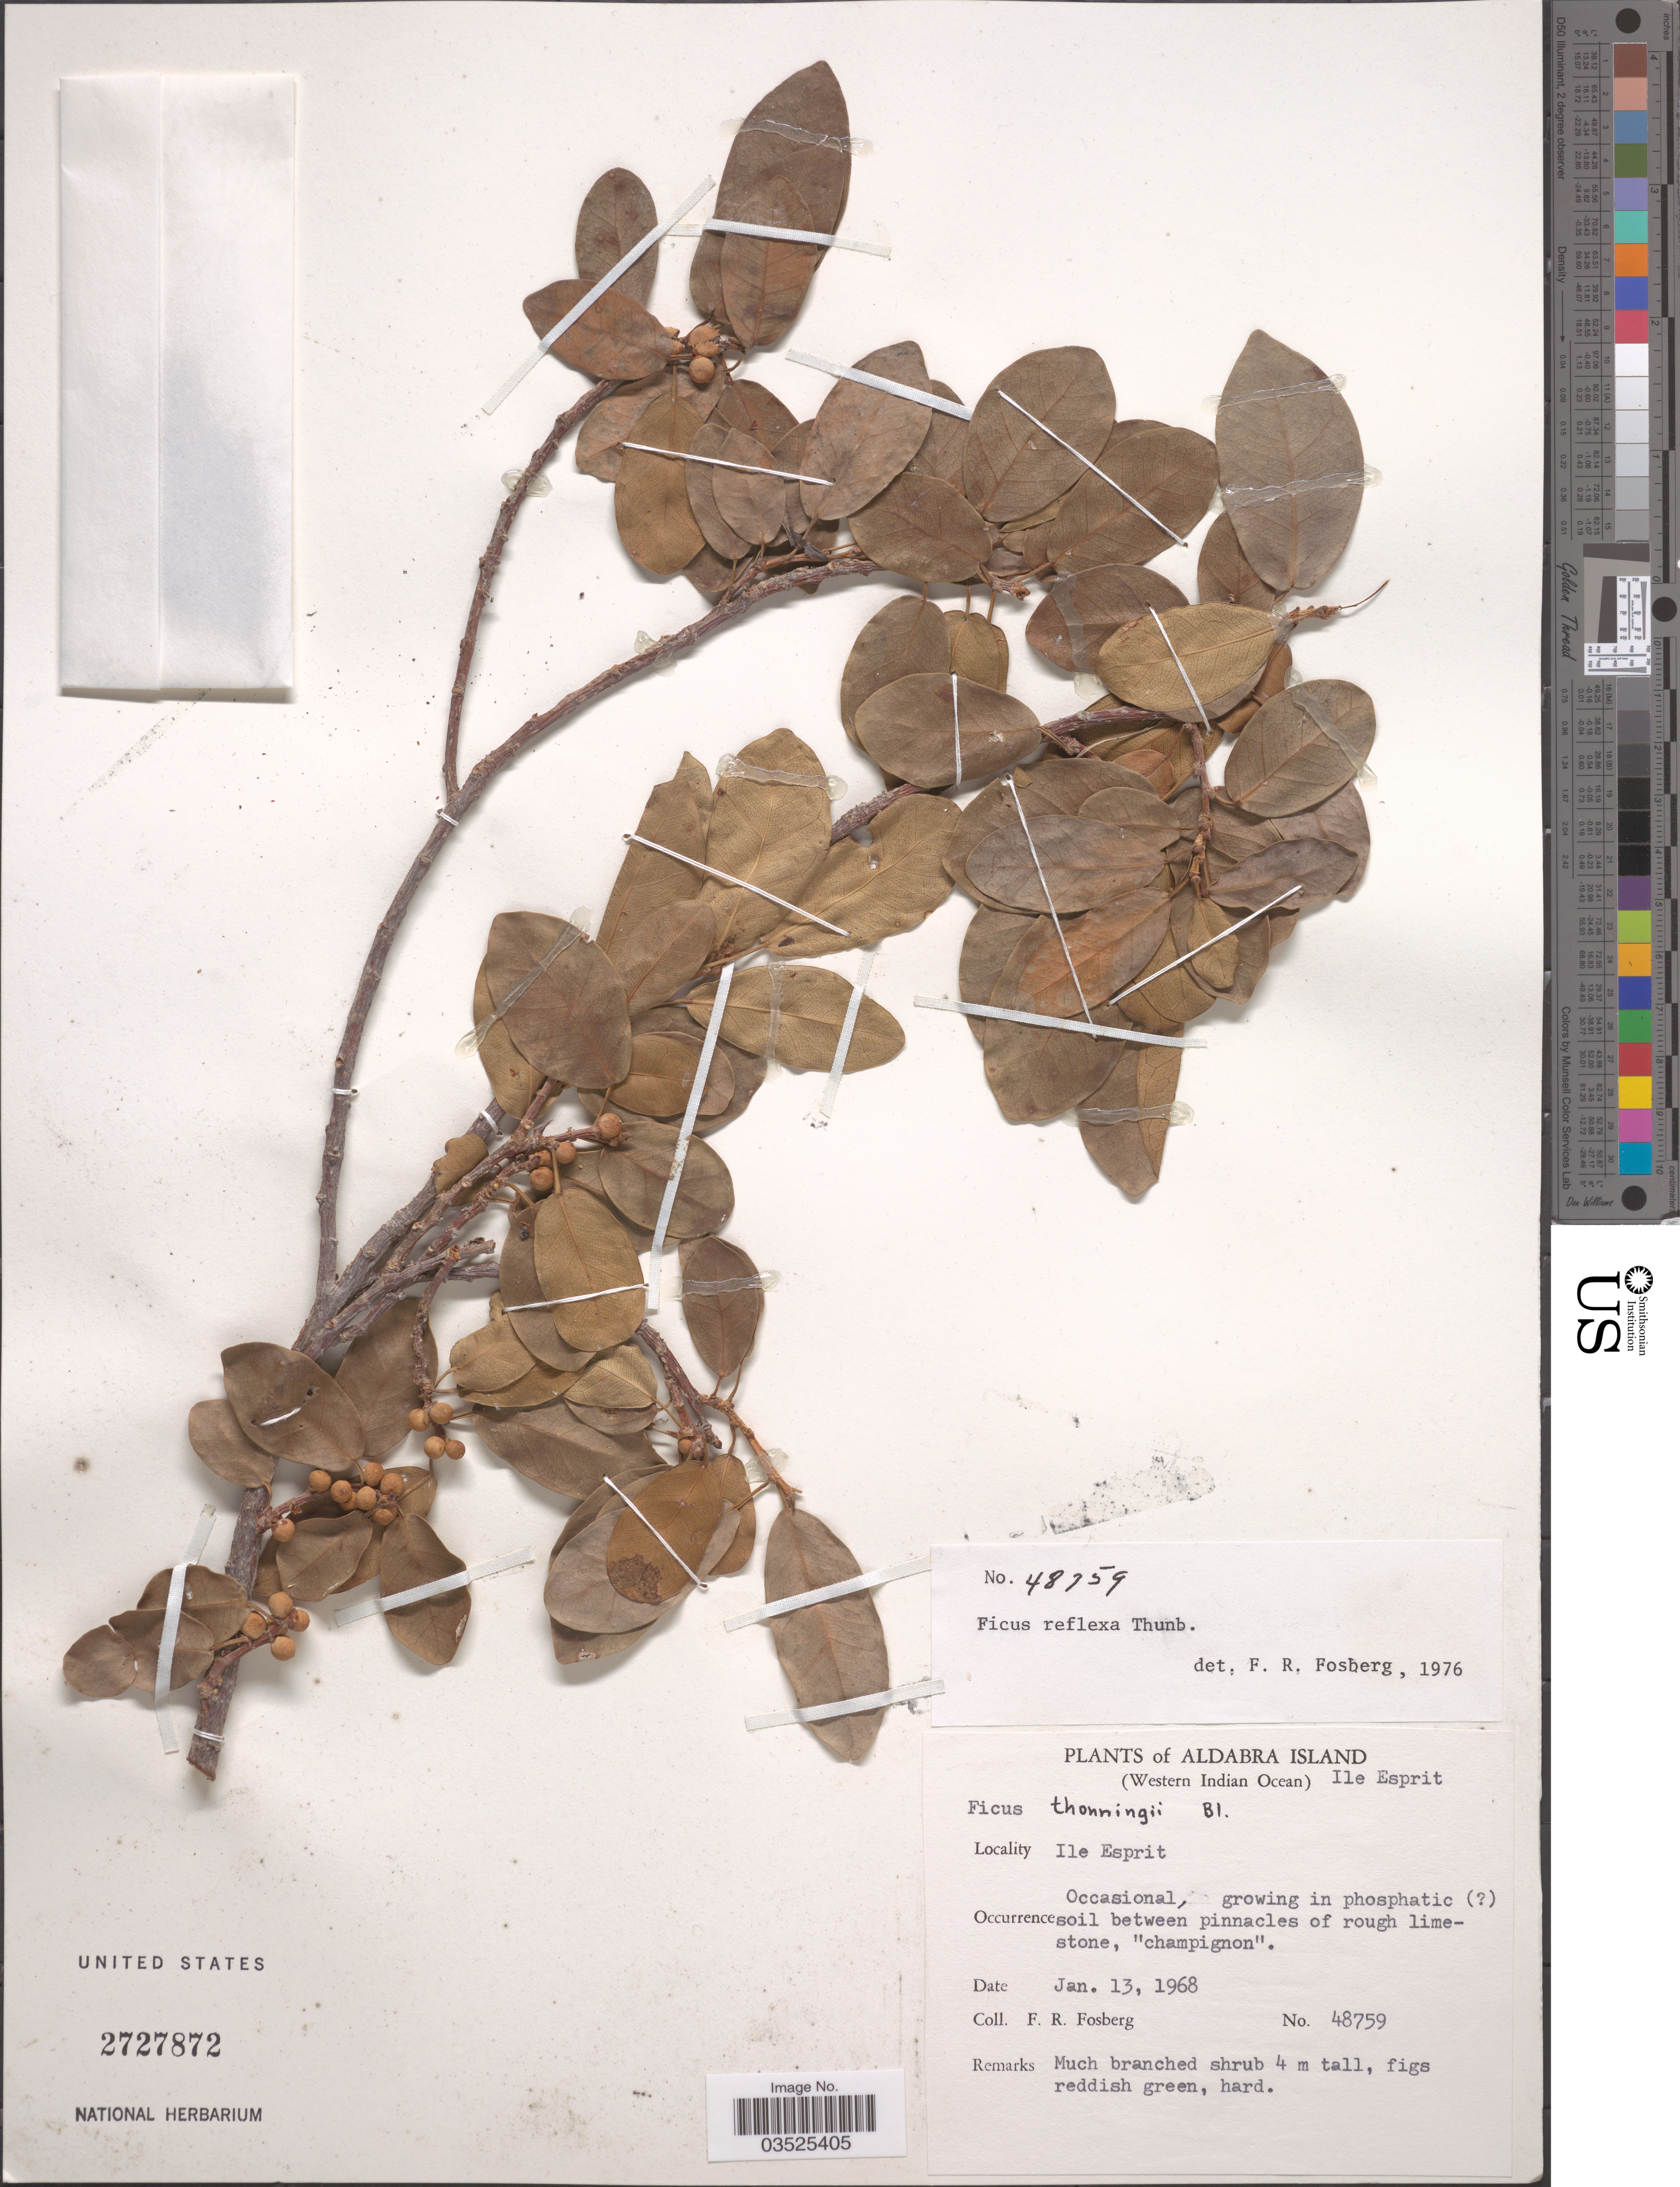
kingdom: Plantae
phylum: Tracheophyta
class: Magnoliopsida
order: Rosales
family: Moraceae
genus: Ficus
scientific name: Ficus reflexa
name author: Thunb.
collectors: F. R. Fosberg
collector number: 48759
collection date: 1968-01-13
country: Seychelles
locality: Aldabra Island (Western Indian Ocean), Ile Esprit.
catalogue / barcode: US 2727872